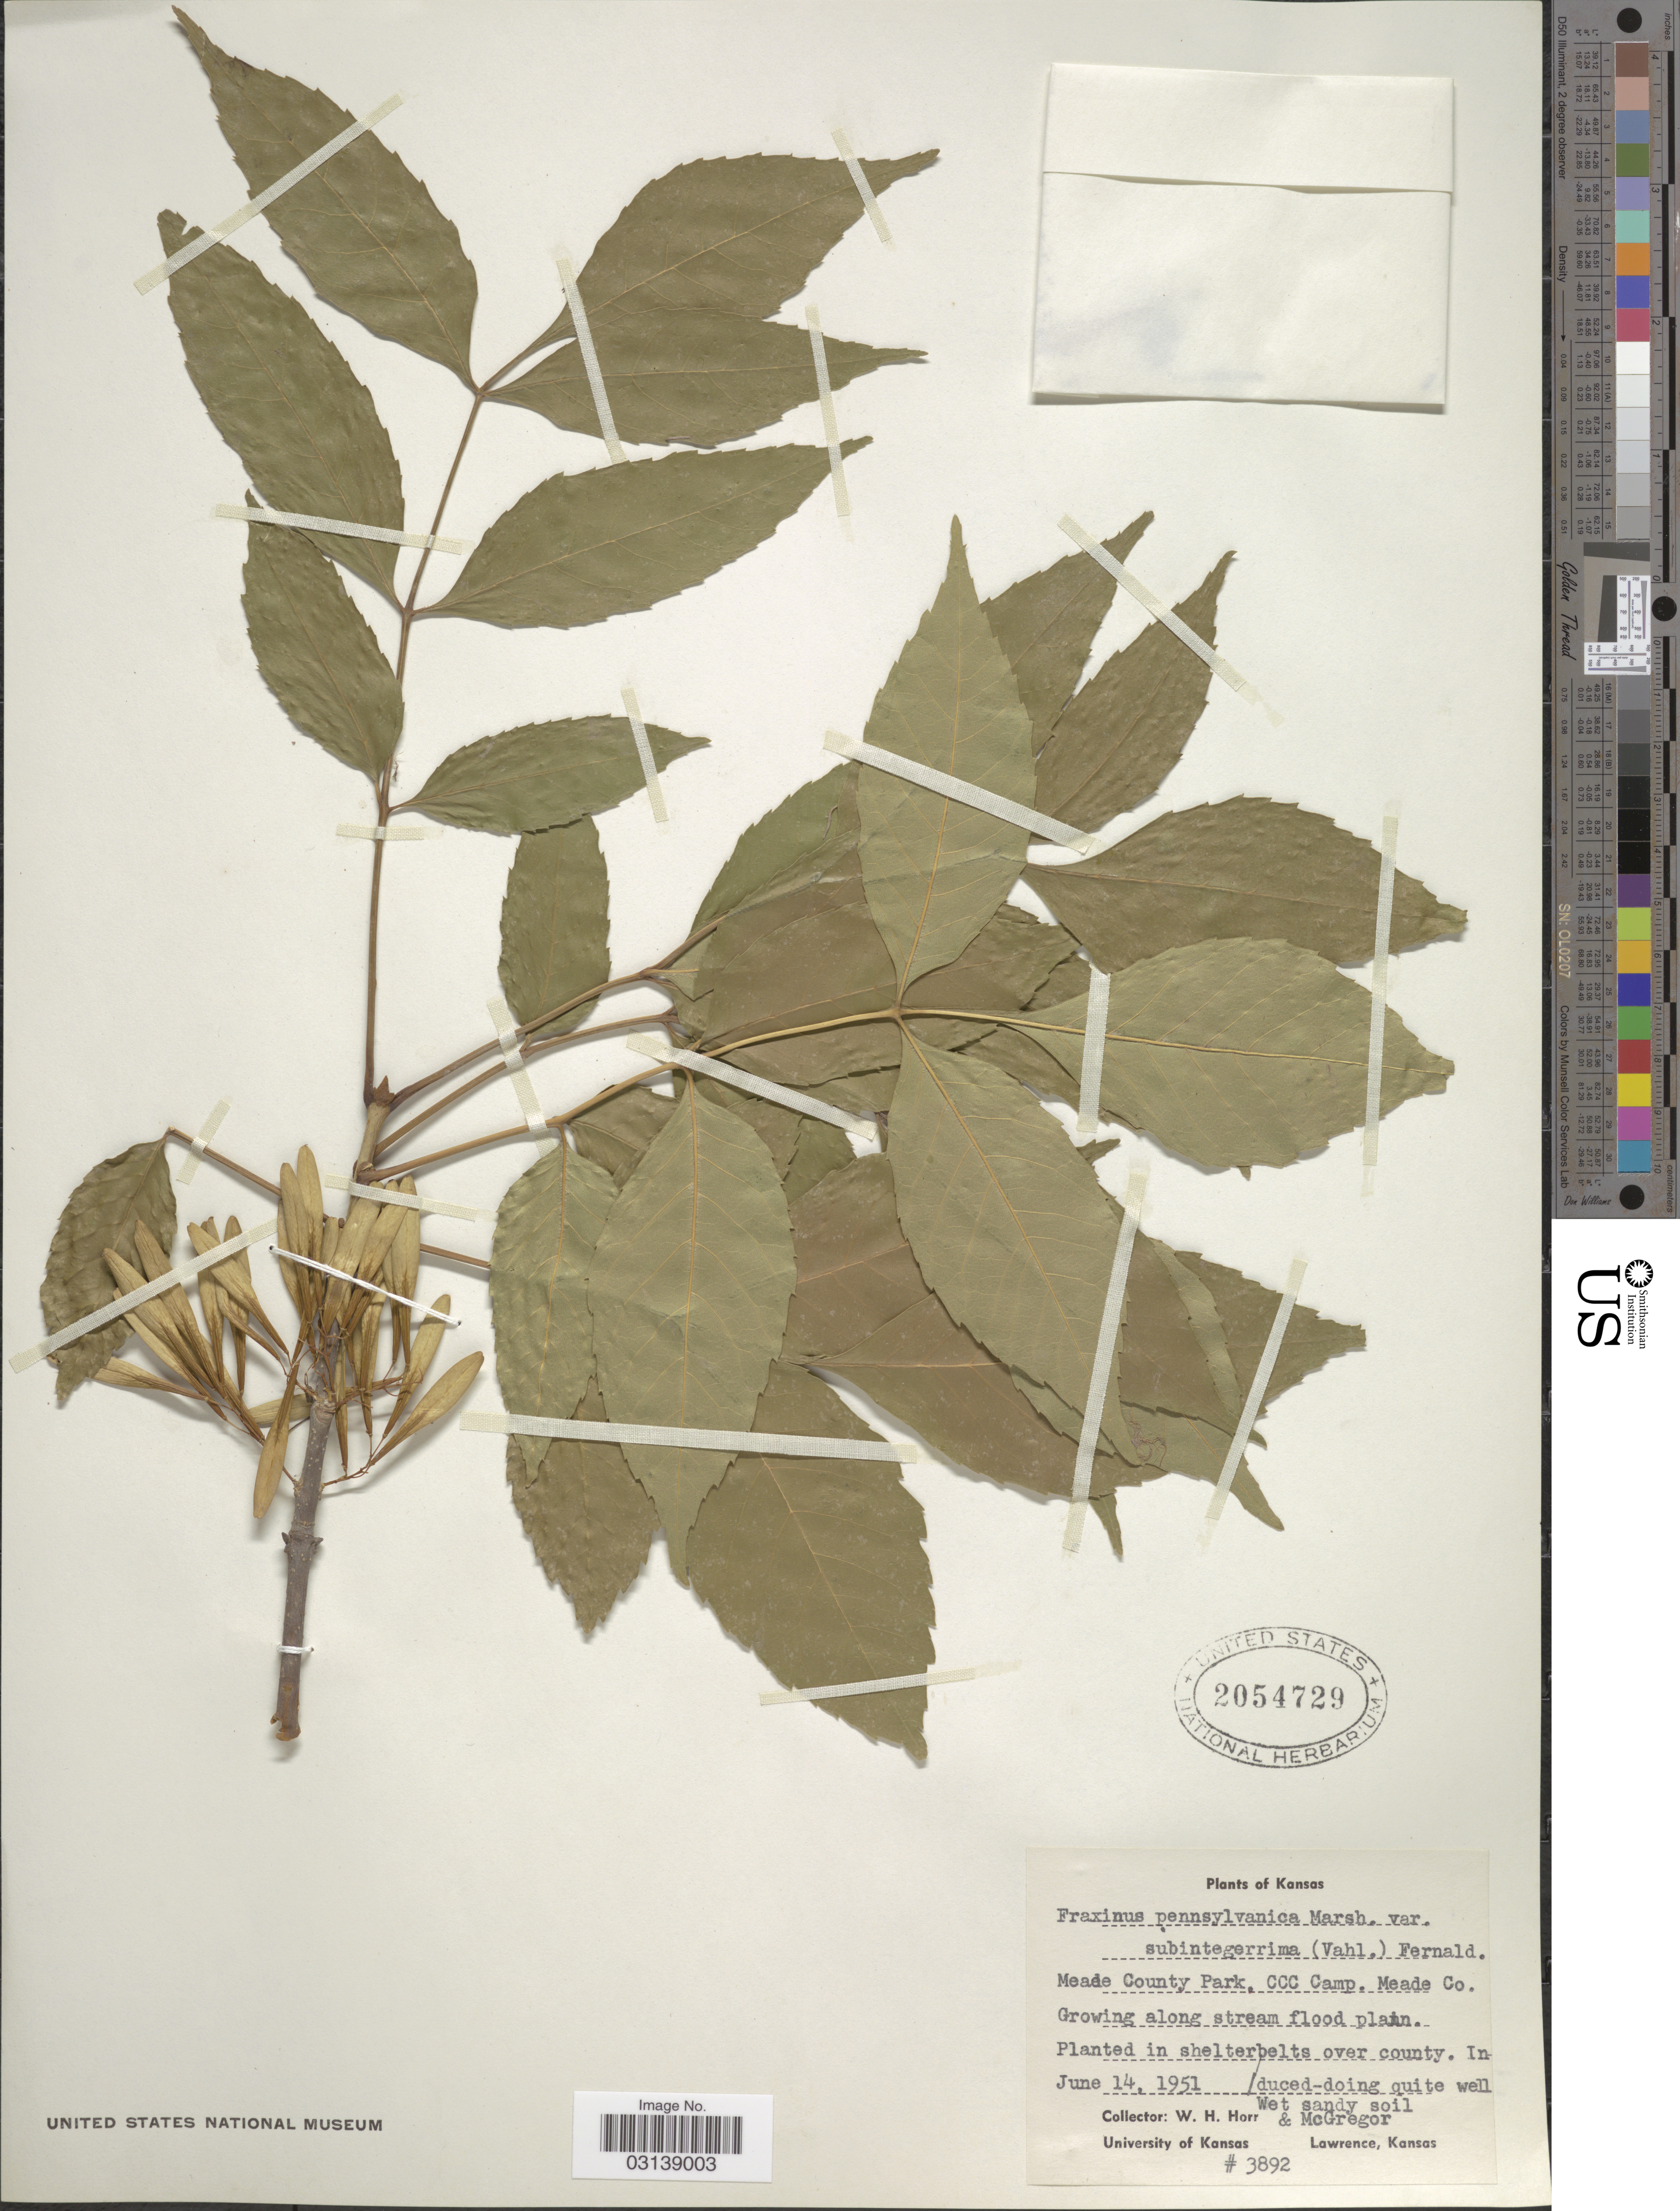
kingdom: Plantae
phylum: Tracheophyta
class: Magnoliopsida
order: Lamiales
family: Oleaceae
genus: Fraxinus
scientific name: Fraxinus pennsylvanica var. campestris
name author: (Britton) F.C. Gates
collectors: W. H. Horr & -. McGregor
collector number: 3892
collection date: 1951-06-14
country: United States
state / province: Kansas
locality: Meade County Park, CCC Camp. Meade Co.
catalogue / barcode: US 2054729